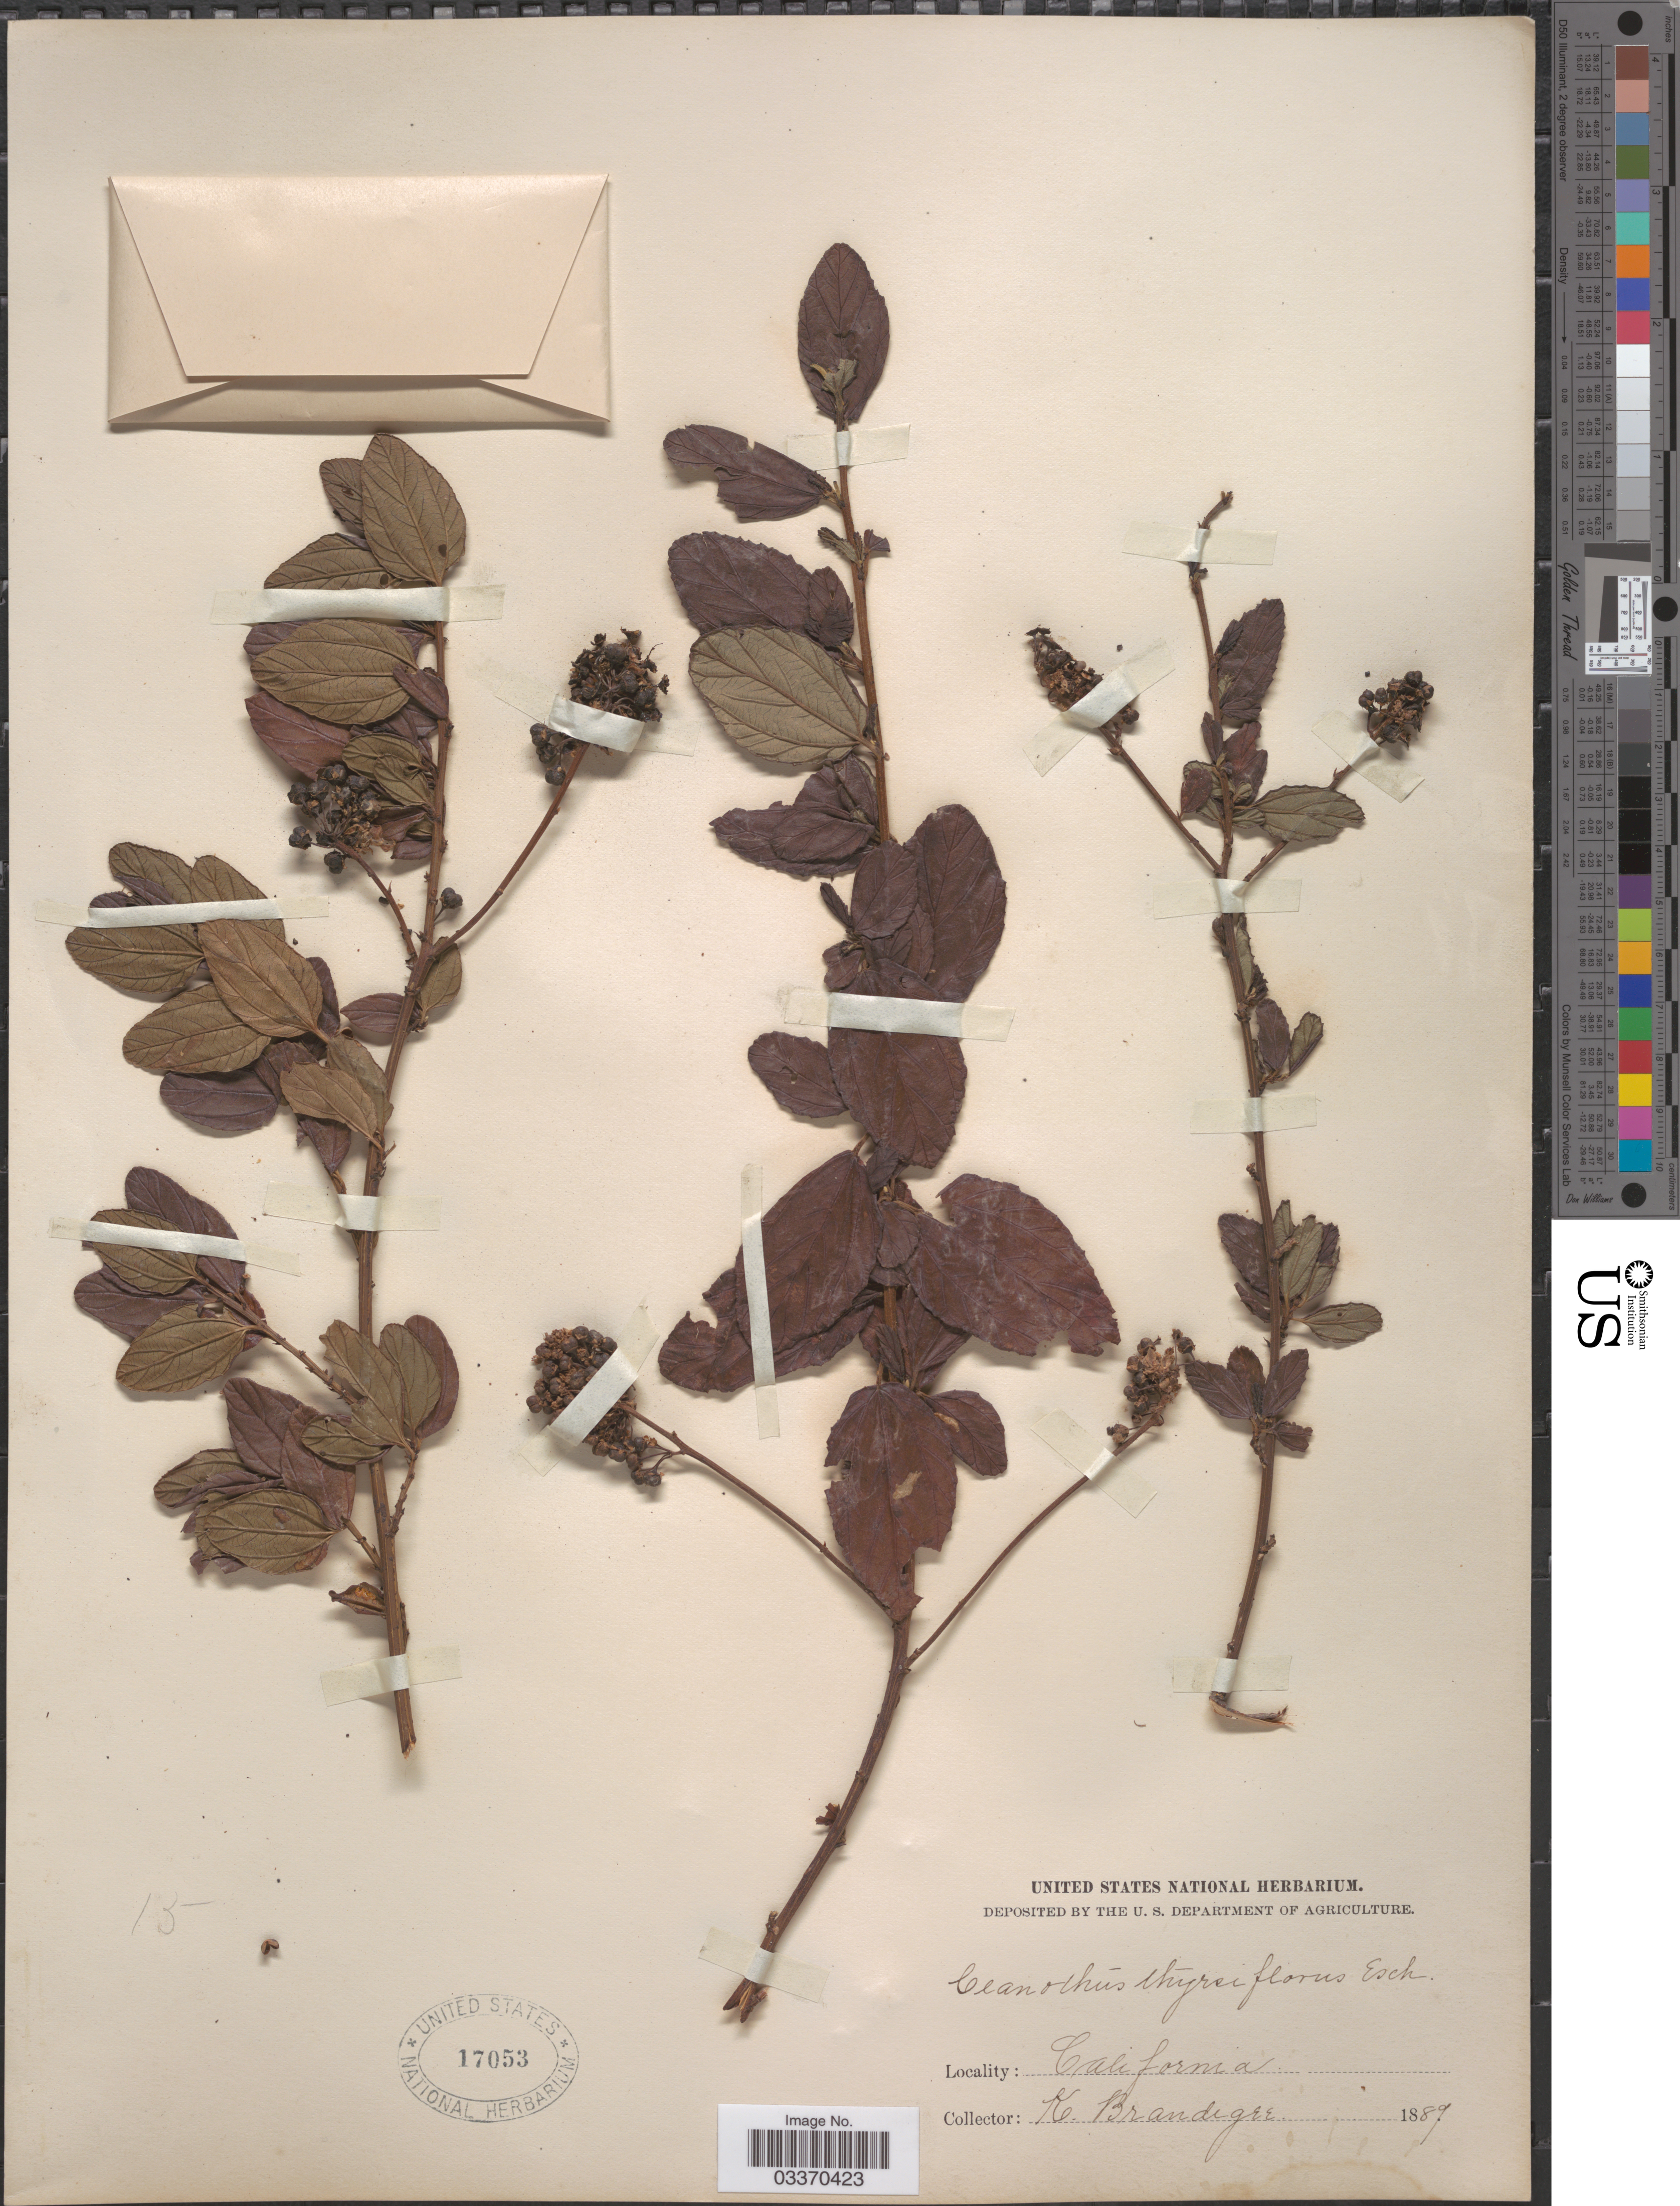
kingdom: Plantae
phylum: Tracheophyta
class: Magnoliopsida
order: Rosales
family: Rhamnaceae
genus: Ceanothus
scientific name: Ceanothus thyrsiflorus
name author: Eschsch.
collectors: K. Brandegee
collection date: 1889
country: United States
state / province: California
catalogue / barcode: US 17053